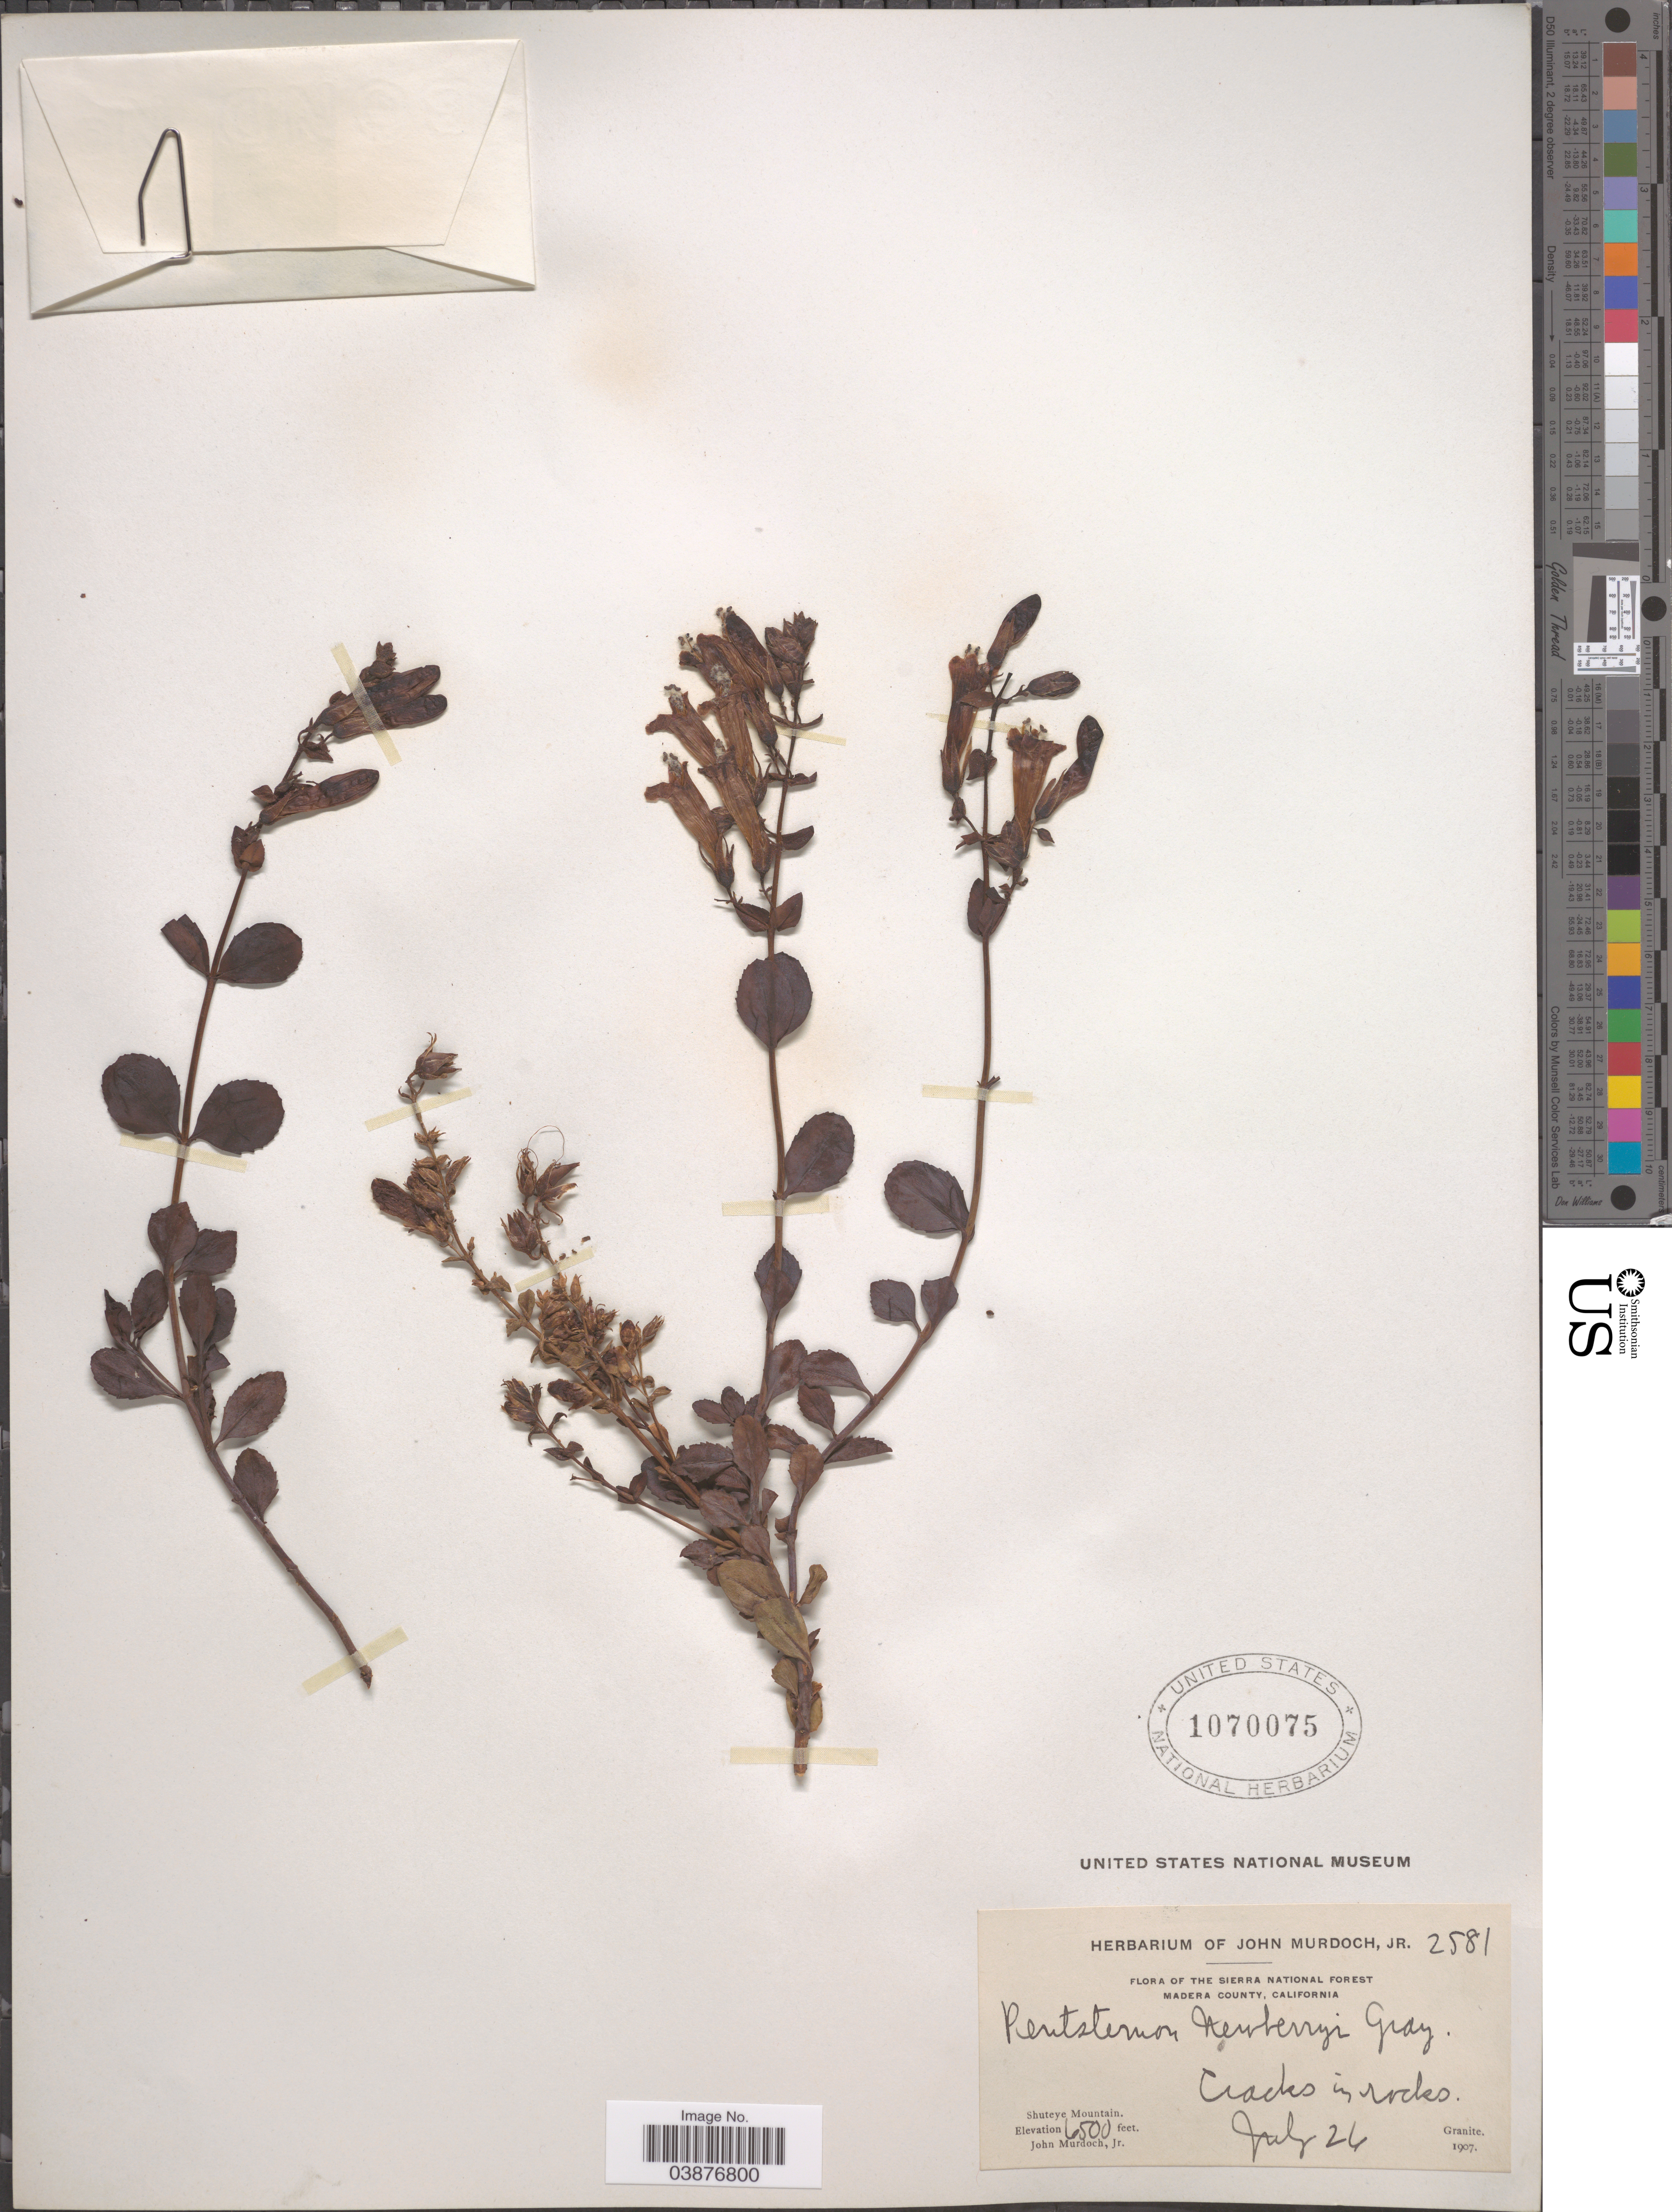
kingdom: Plantae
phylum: Tracheophyta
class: Magnoliopsida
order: Lamiales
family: Plantaginaceae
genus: Penstemon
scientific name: Penstemon newberryi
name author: A. Gray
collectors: J. Murdoch Jr.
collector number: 2581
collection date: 1907-07-26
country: United States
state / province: California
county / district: Madera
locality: The Sierra National Forest. Madera County. Shuteye Mountain. Granite.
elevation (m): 1981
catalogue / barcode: US 1070075